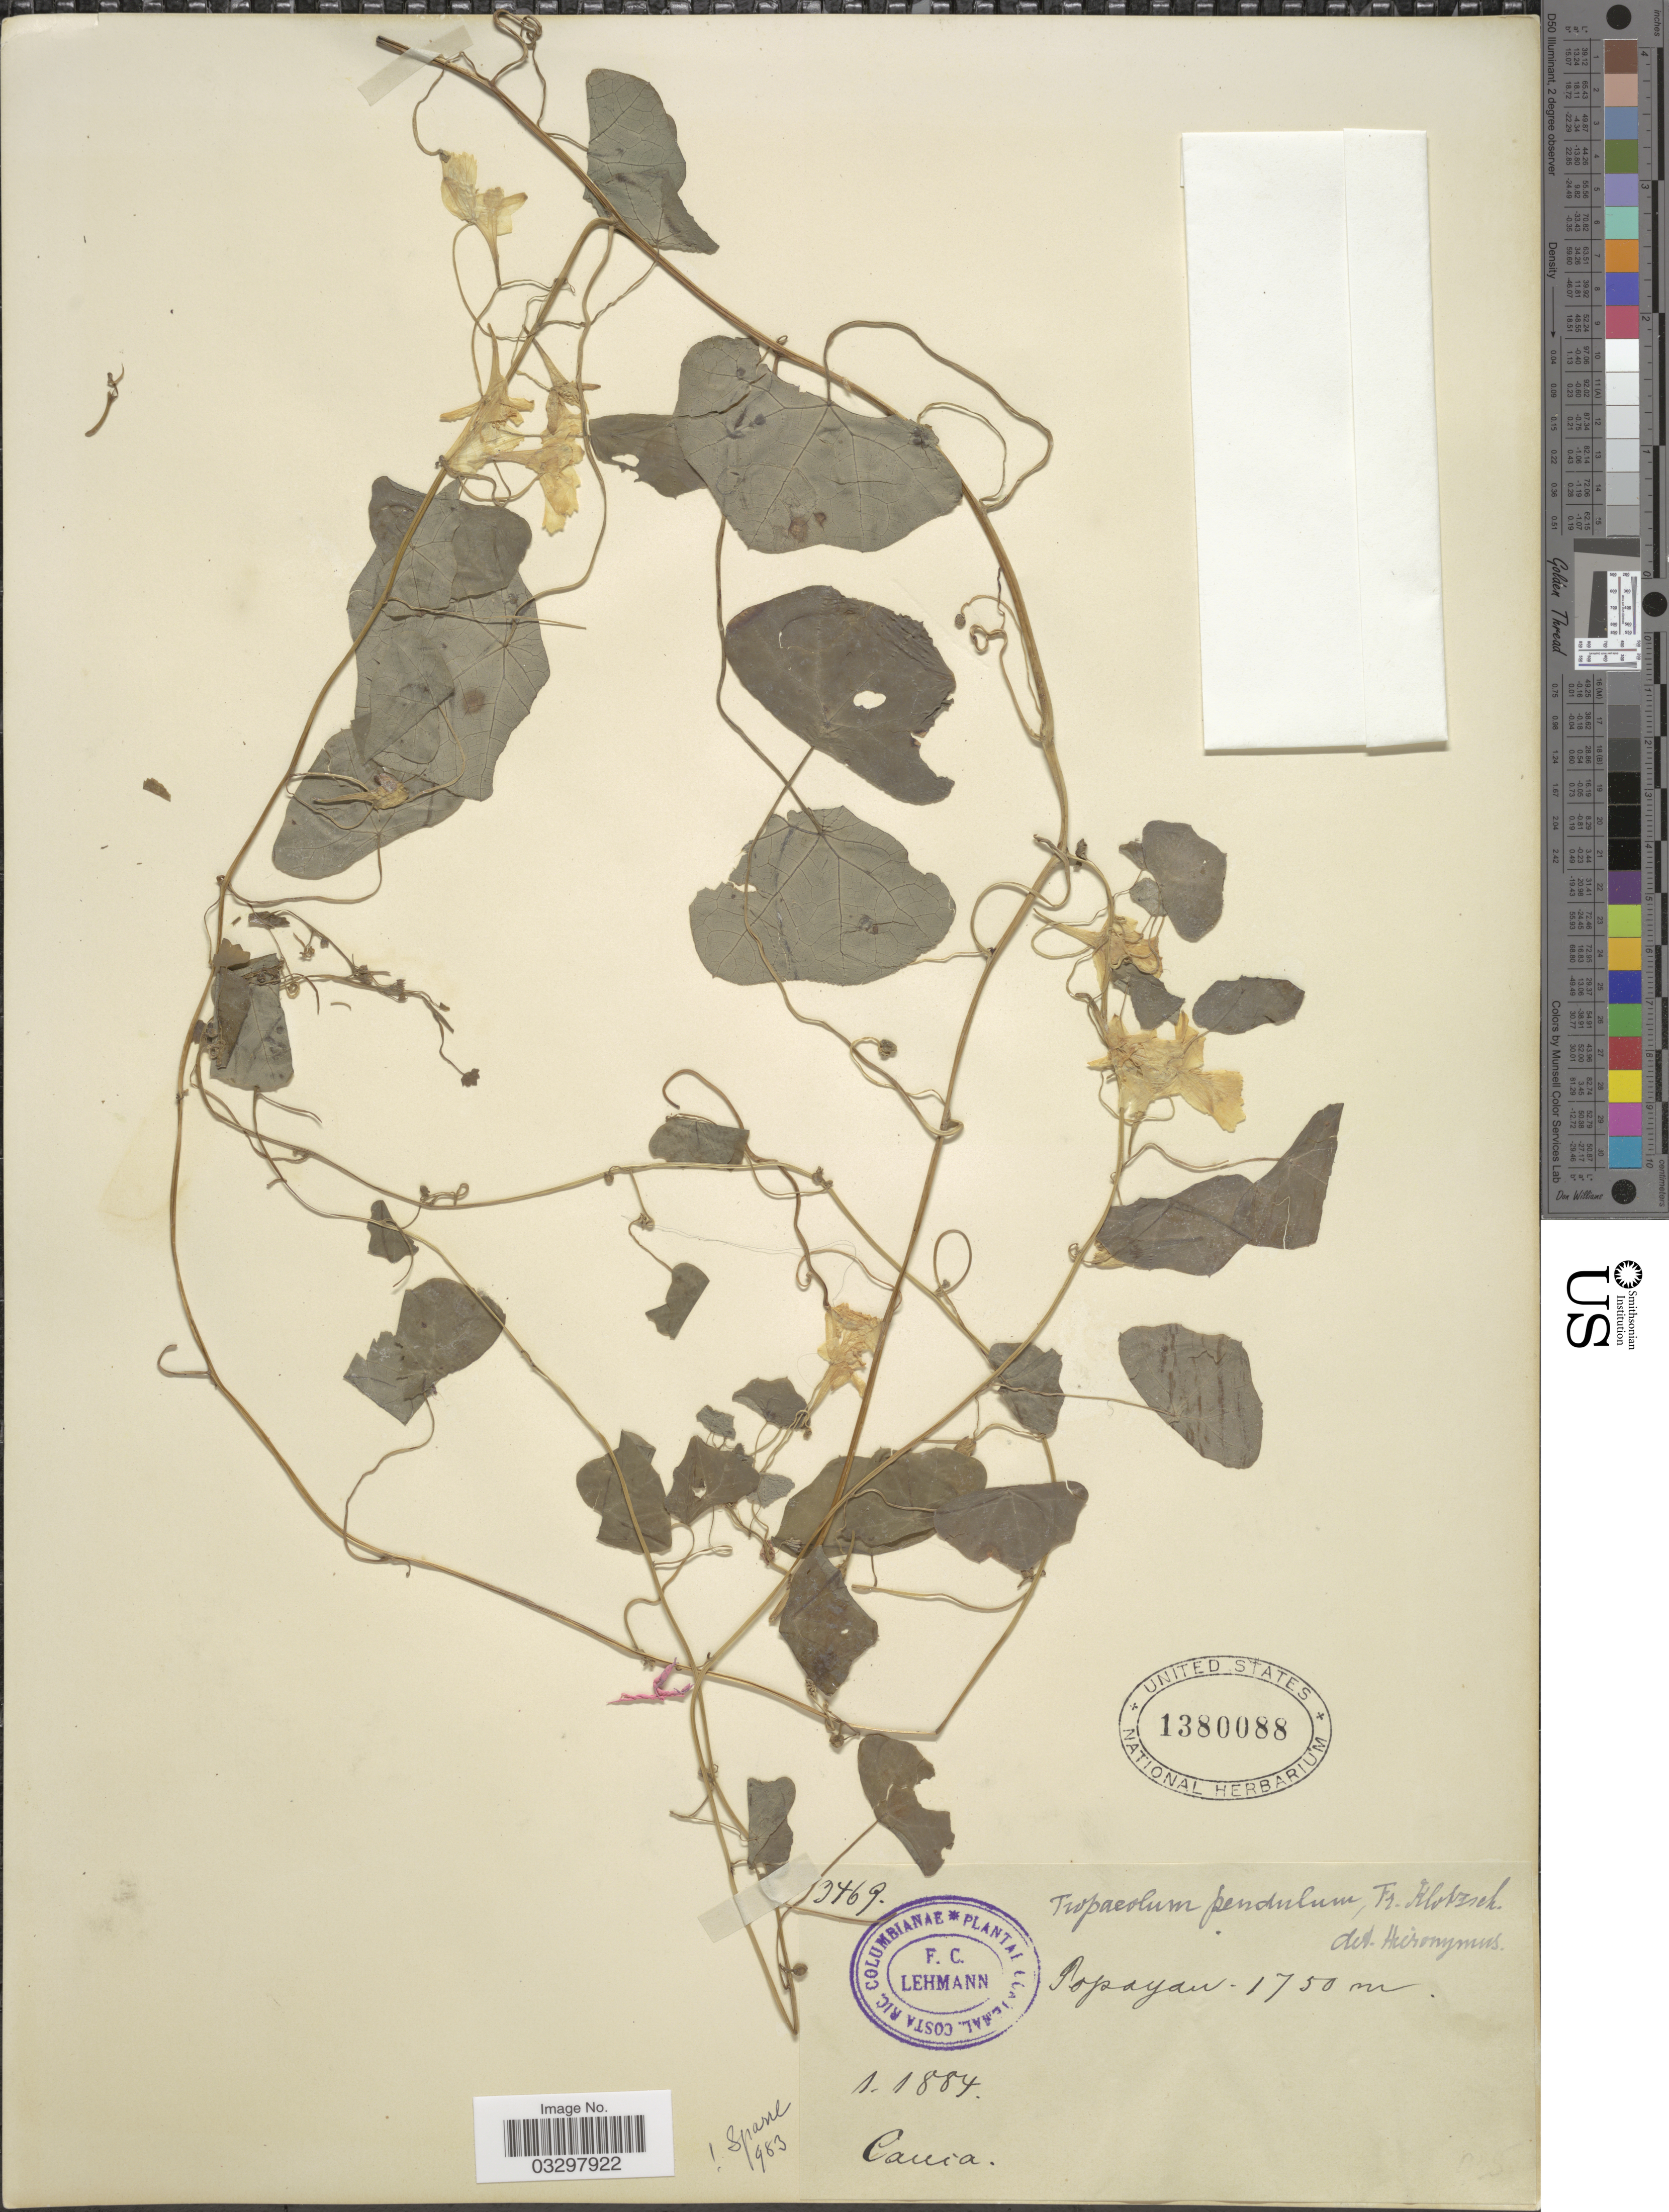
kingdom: Plantae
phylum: Tracheophyta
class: Magnoliopsida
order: Brassicales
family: Tropaeolaceae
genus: Tropaeolum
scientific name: Tropaeolum pendulum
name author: Klotzsch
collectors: F. C. Lehmann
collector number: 3469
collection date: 1884-01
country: Colombia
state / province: Cauca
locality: Popayan.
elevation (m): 1750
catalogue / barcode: US 1380088